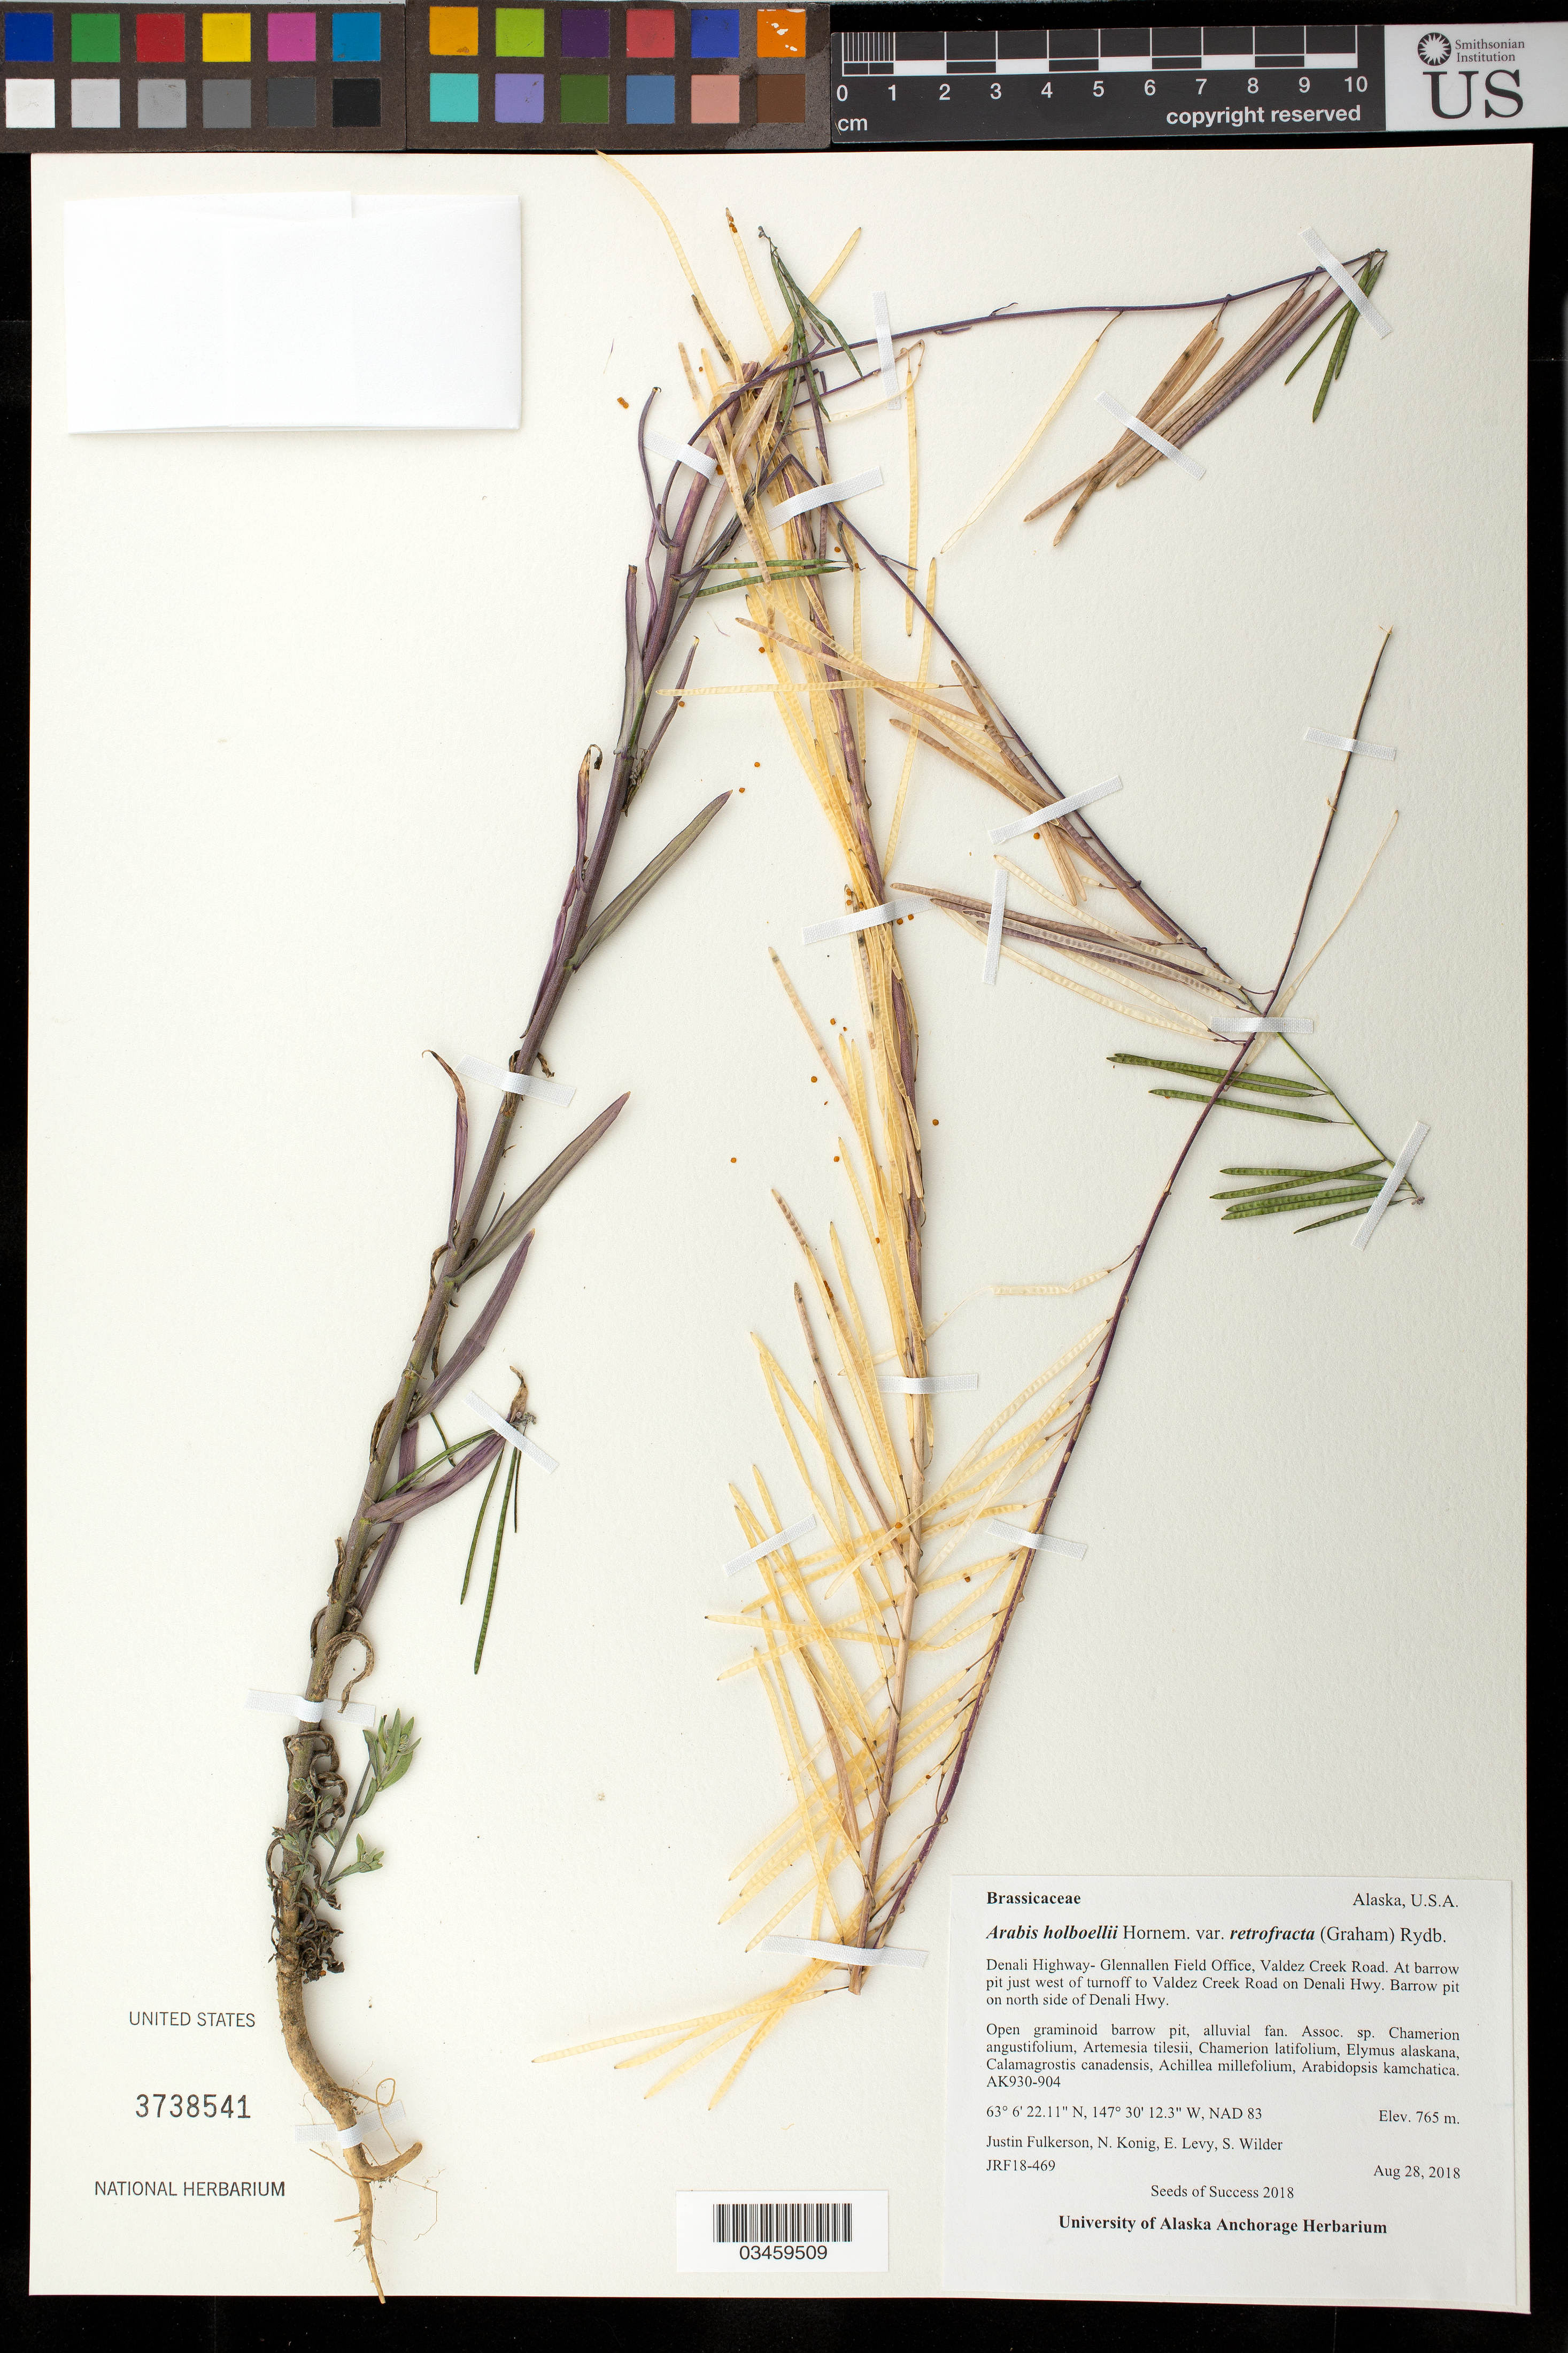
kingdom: Plantae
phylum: Tracheophyta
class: Magnoliopsida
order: Brassicales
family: Brassicaceae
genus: Arabis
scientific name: Arabis holboellii var. retrofracta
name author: Rydb.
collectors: J. Fulkerson, N. Konig, E. Levy & S. Wilder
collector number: JRF18-469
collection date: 2018-08-28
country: United States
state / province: Alaska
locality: Denali Hwy- Glennallen Field Office, Valdez Creek Road, west of turnoff to Valdez Creek Road on Denali Hwy, north side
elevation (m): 765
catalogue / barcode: US 3738541